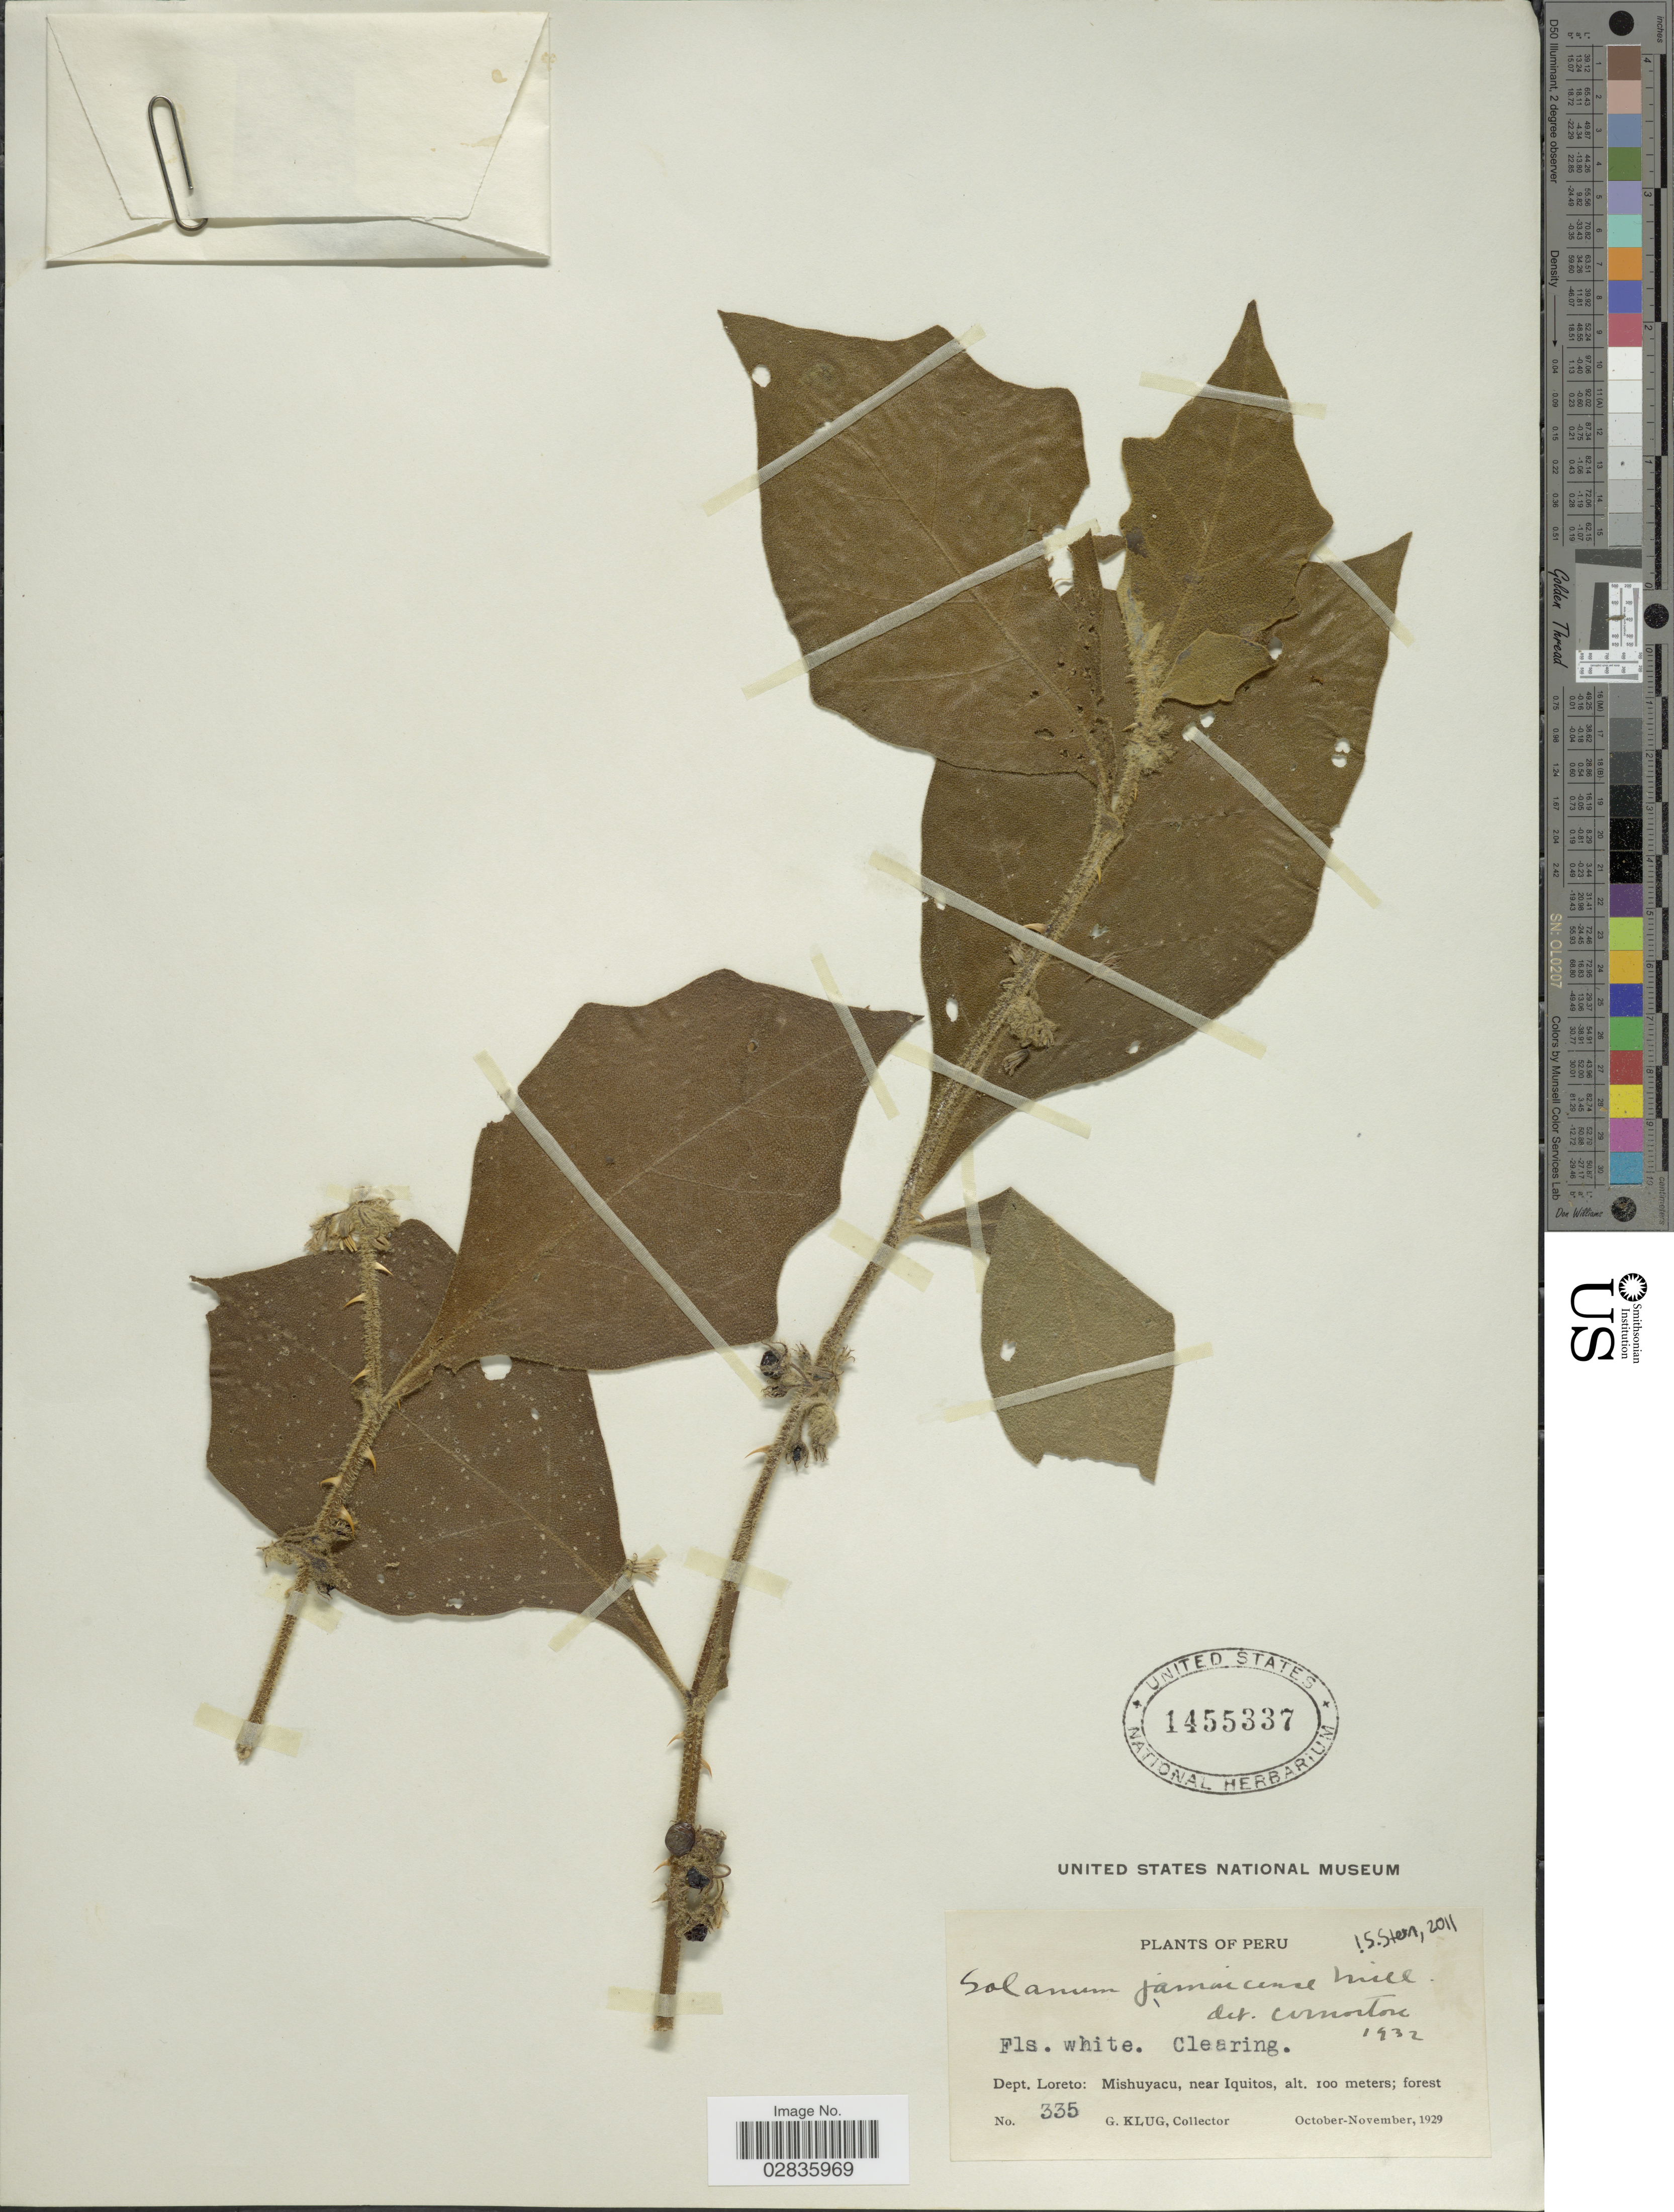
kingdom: Plantae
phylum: Tracheophyta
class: Magnoliopsida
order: Solanales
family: Solanaceae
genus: Solanum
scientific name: Solanum jamaicense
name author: Mill.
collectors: G. Klug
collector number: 335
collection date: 1929-10/1929-11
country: Peru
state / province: Loreto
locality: Dept. Loreto: Mishuyacu, near Iquitos.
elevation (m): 100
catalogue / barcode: US 1455337